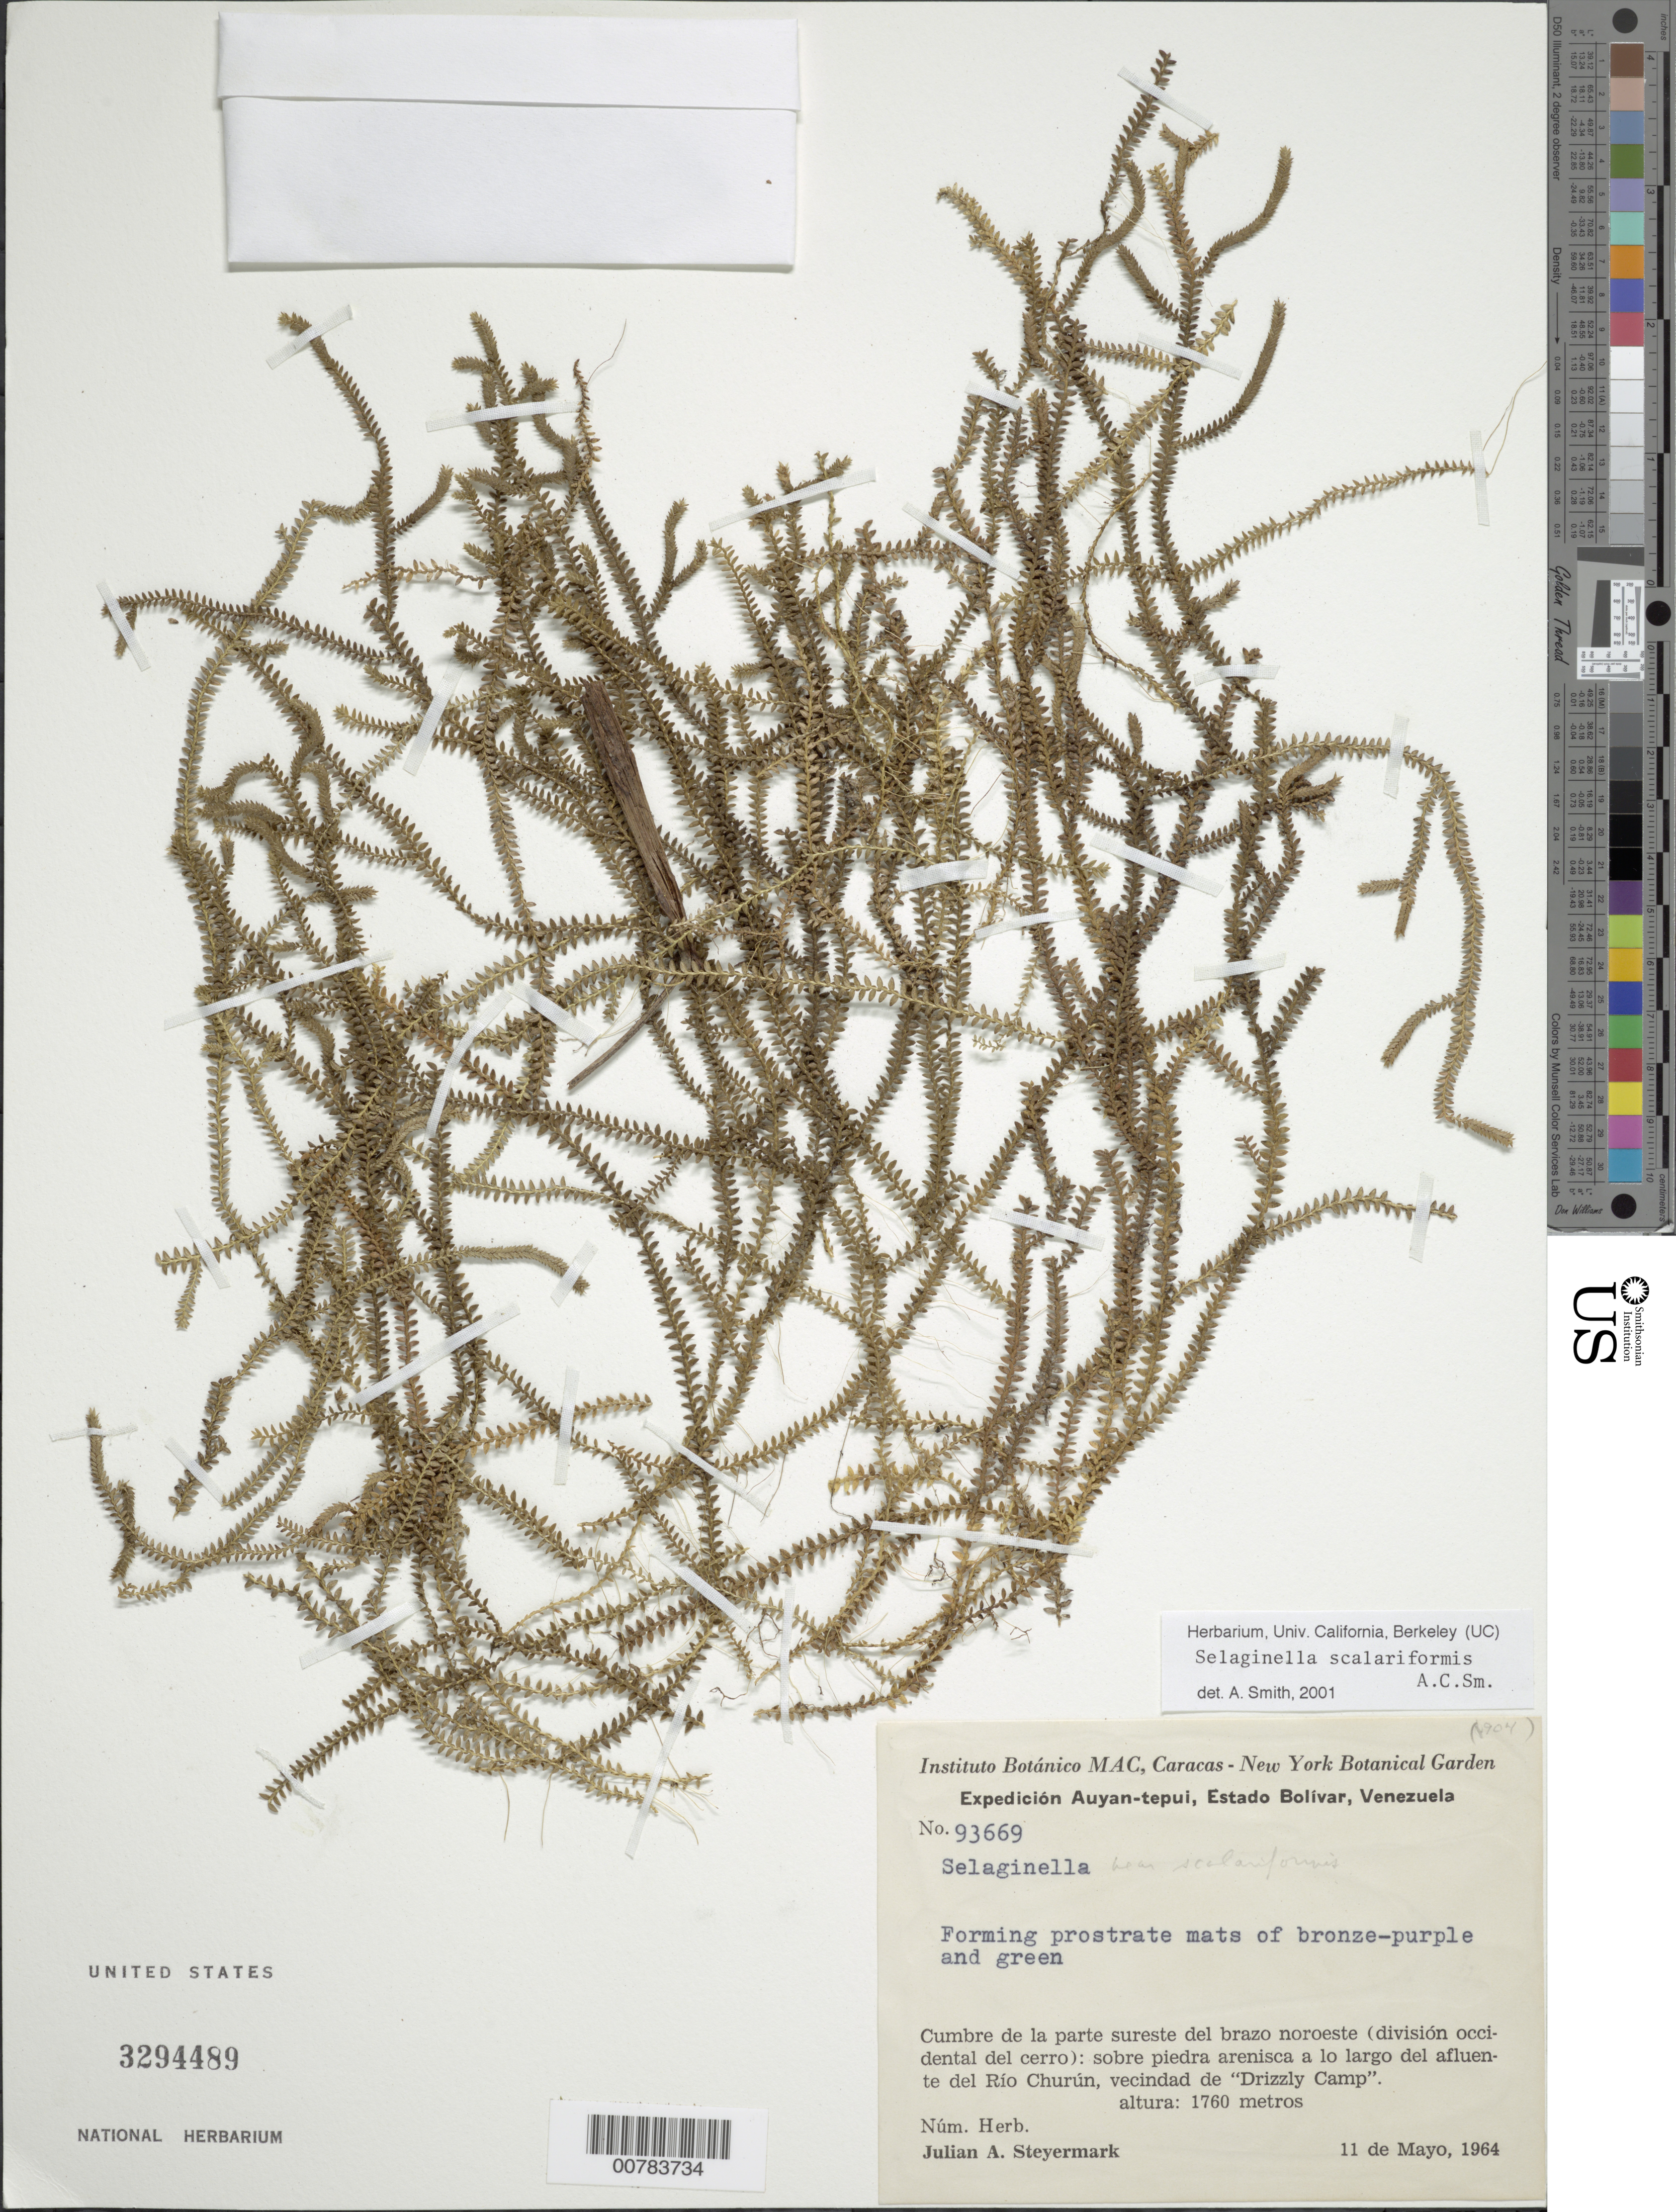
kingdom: Plantae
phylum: Tracheophyta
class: Lycopodiopsida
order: Selaginellales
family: Selaginellaceae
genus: Selaginella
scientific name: Selaginella scalariformis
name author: A.C. Sm.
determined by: Smith, Alan R., (UC)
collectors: J. Steyermark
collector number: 93669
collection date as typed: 11-May-64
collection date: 1964-05-11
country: Venezuela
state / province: Bolívar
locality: Auyan-tepuí, cumbre de la parte sureste del brazo noroeste (division occidental del cerro), a lo largo del afluente del Río Churún, vecindad de "Drizzly Camp"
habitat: Sobre piedra arenisca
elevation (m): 1760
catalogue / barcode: US 3294489